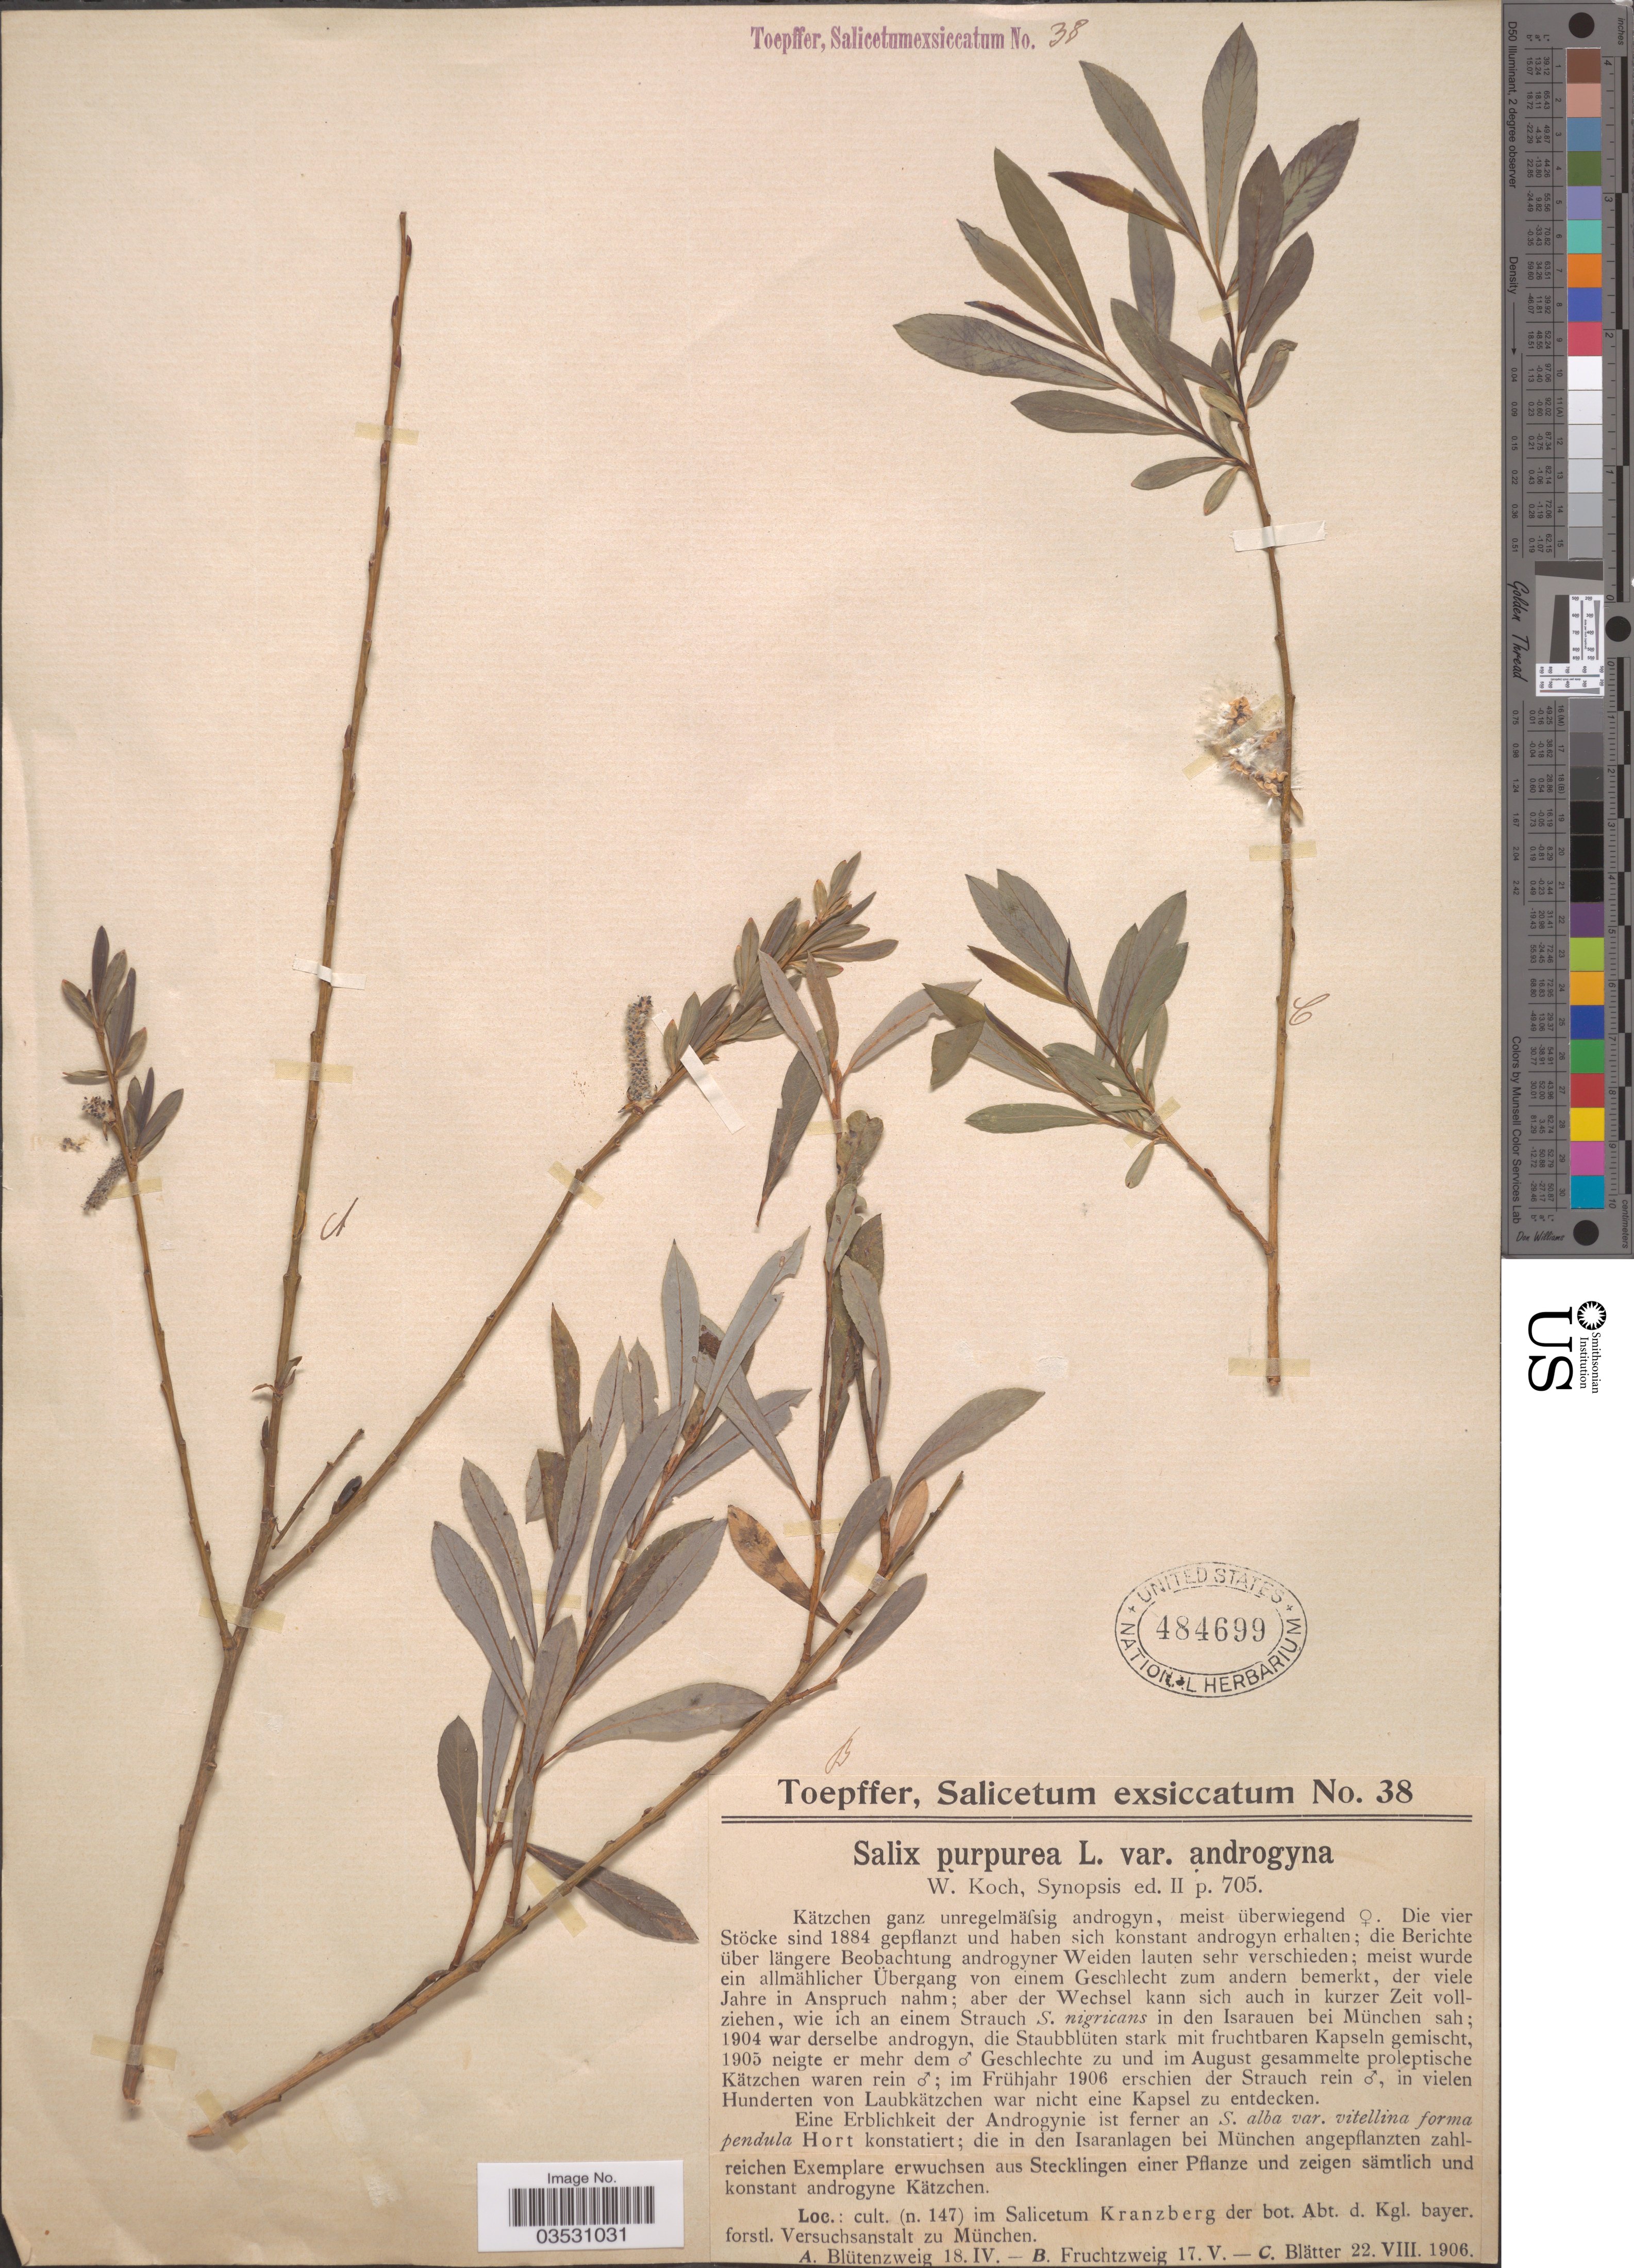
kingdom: Plantae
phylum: Tracheophyta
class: Magnoliopsida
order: Malpighiales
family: Salicaceae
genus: Salix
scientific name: Salix purpurea var. androgyna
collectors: A. Toepffer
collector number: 38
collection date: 1906-04-18/1906-08-22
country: Germany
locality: Im Salicetum Kranzberg der bot. Abt. d. Kgl. bayer forstl. Versuchsanstalt zu München.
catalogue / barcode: US 484699